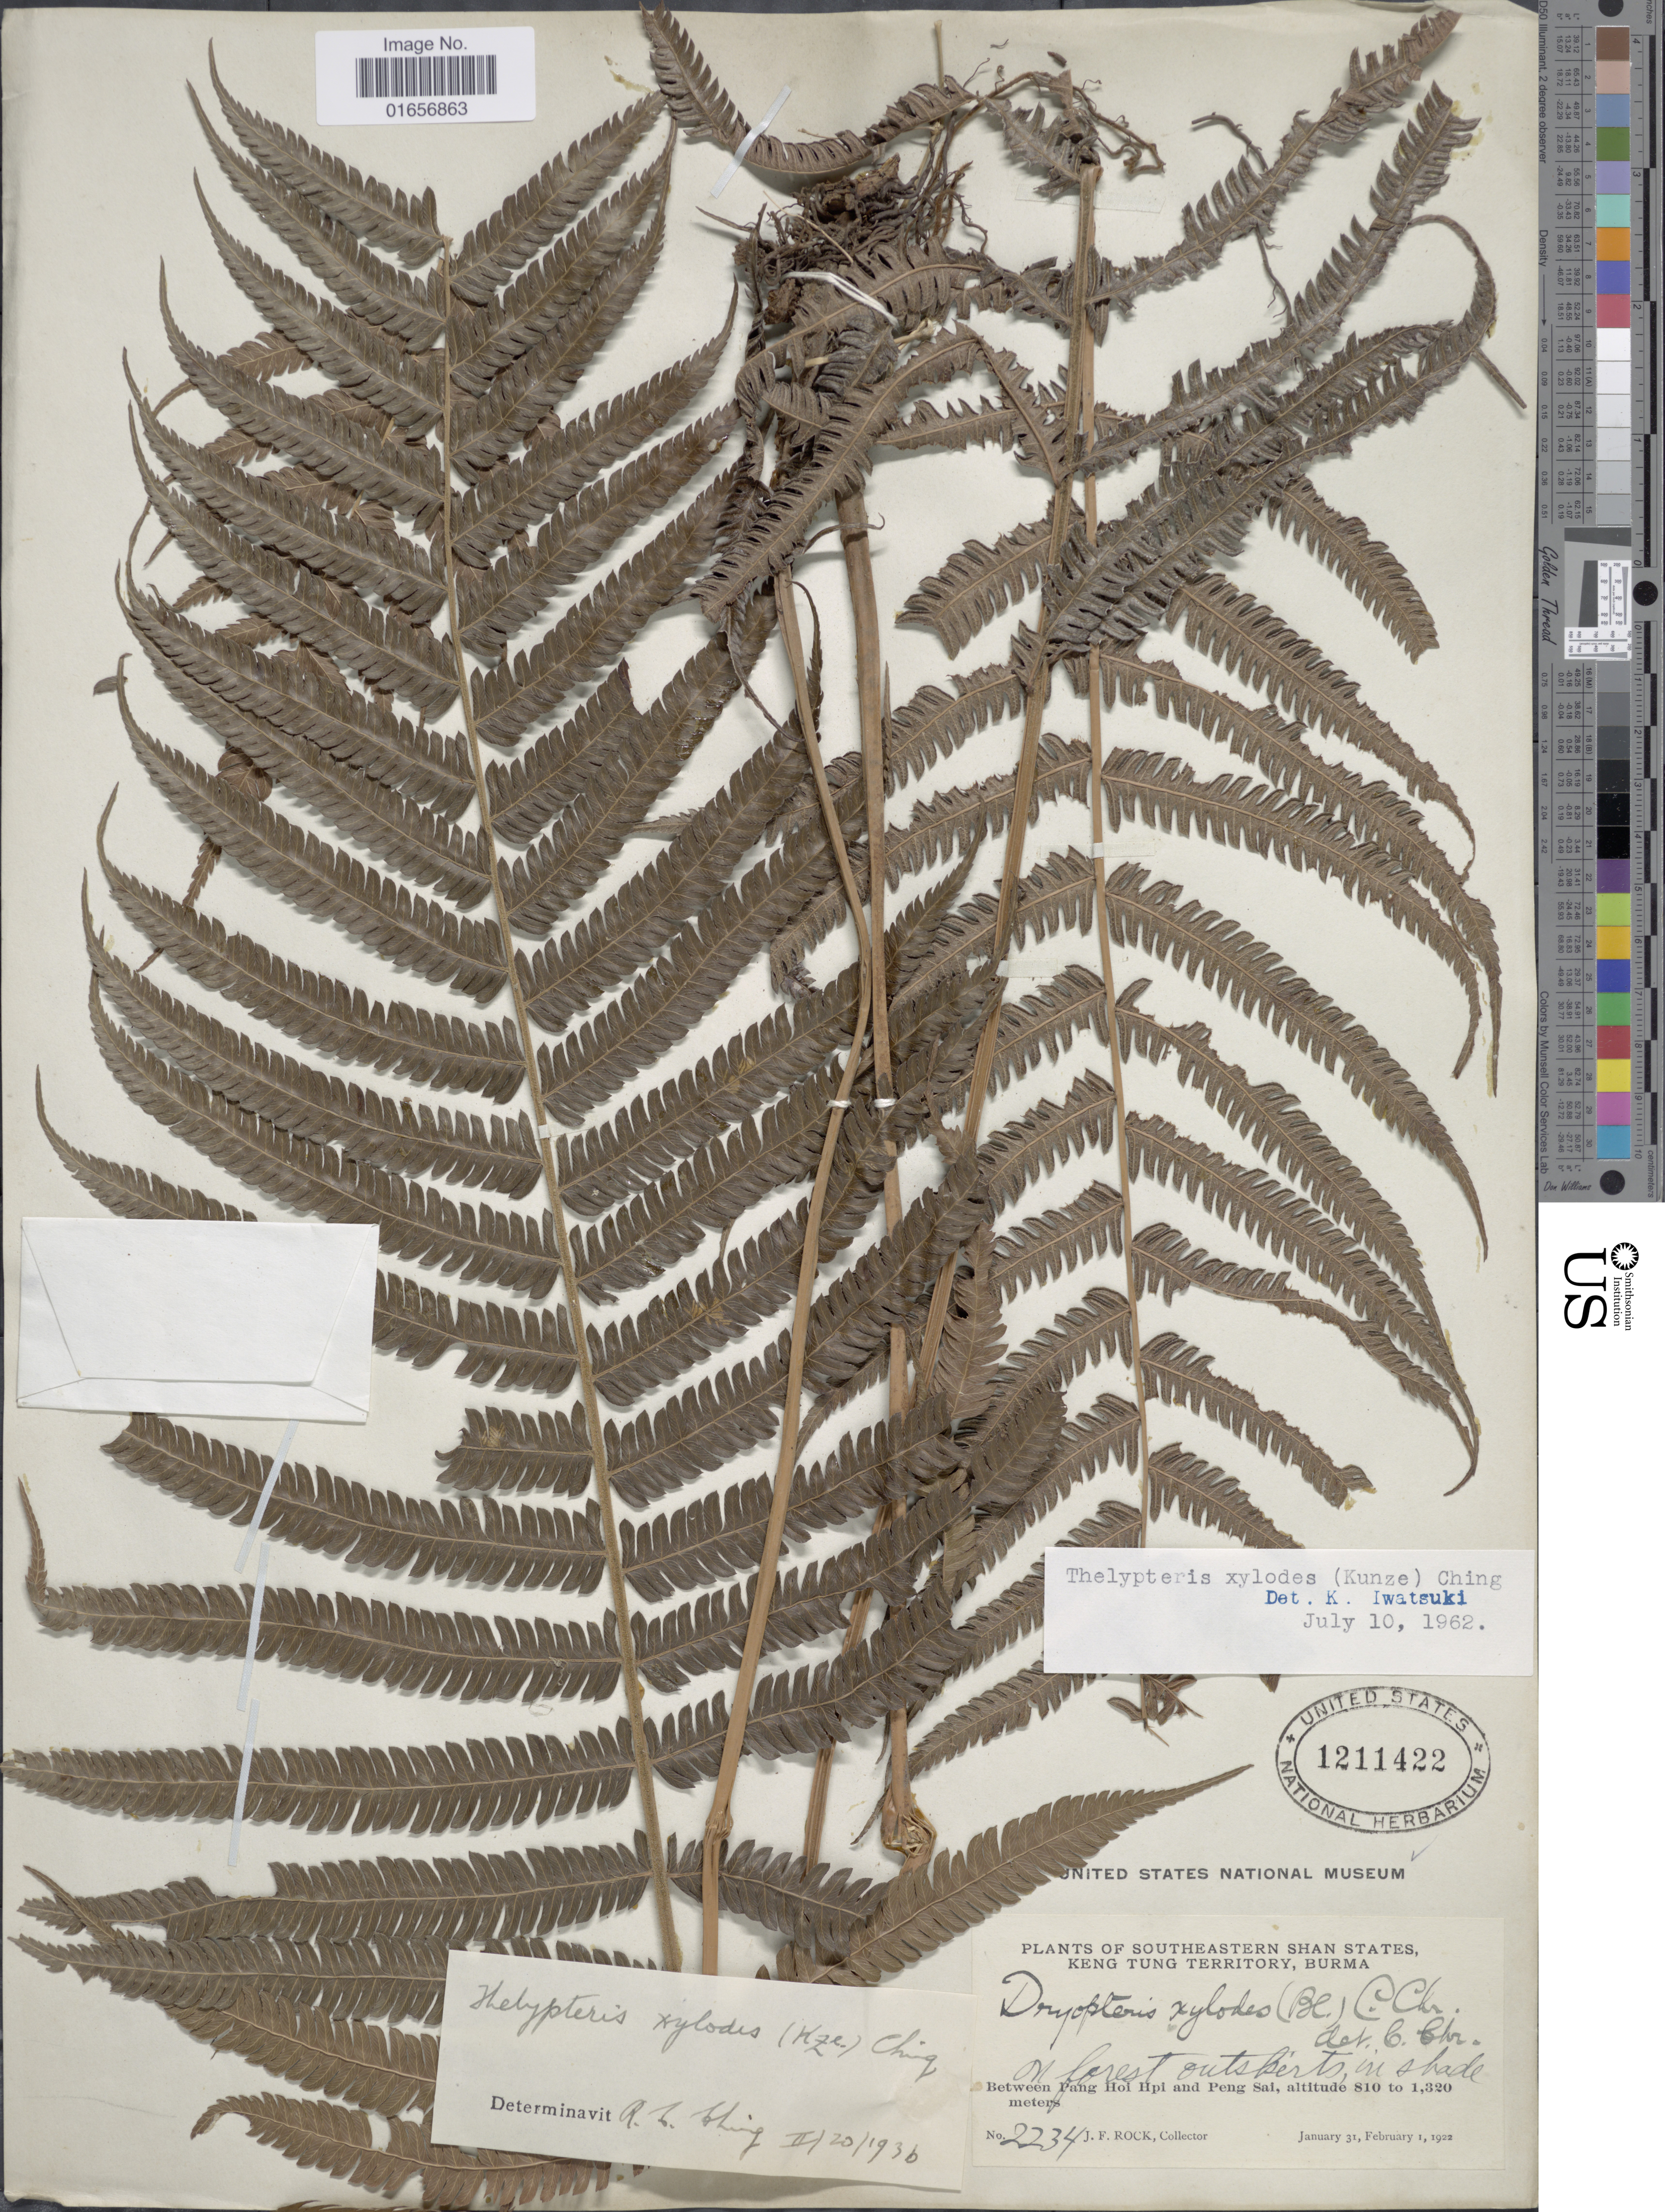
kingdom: Plantae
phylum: Tracheophyta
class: Polypodiopsida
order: Polypodiales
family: Thelypteridaceae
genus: Pseudocyclosorus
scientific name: Pseudocyclosorus tylodes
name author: (Kunze) Ching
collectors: J. Rock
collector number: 2234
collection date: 1922-01-31/1922-02-01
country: Myanmar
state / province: Shan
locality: Southeastern Shan States, Ken Tung Territory Burma. between Pang Hoi Hpi and Peng Sai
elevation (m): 810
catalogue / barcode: US 1211422